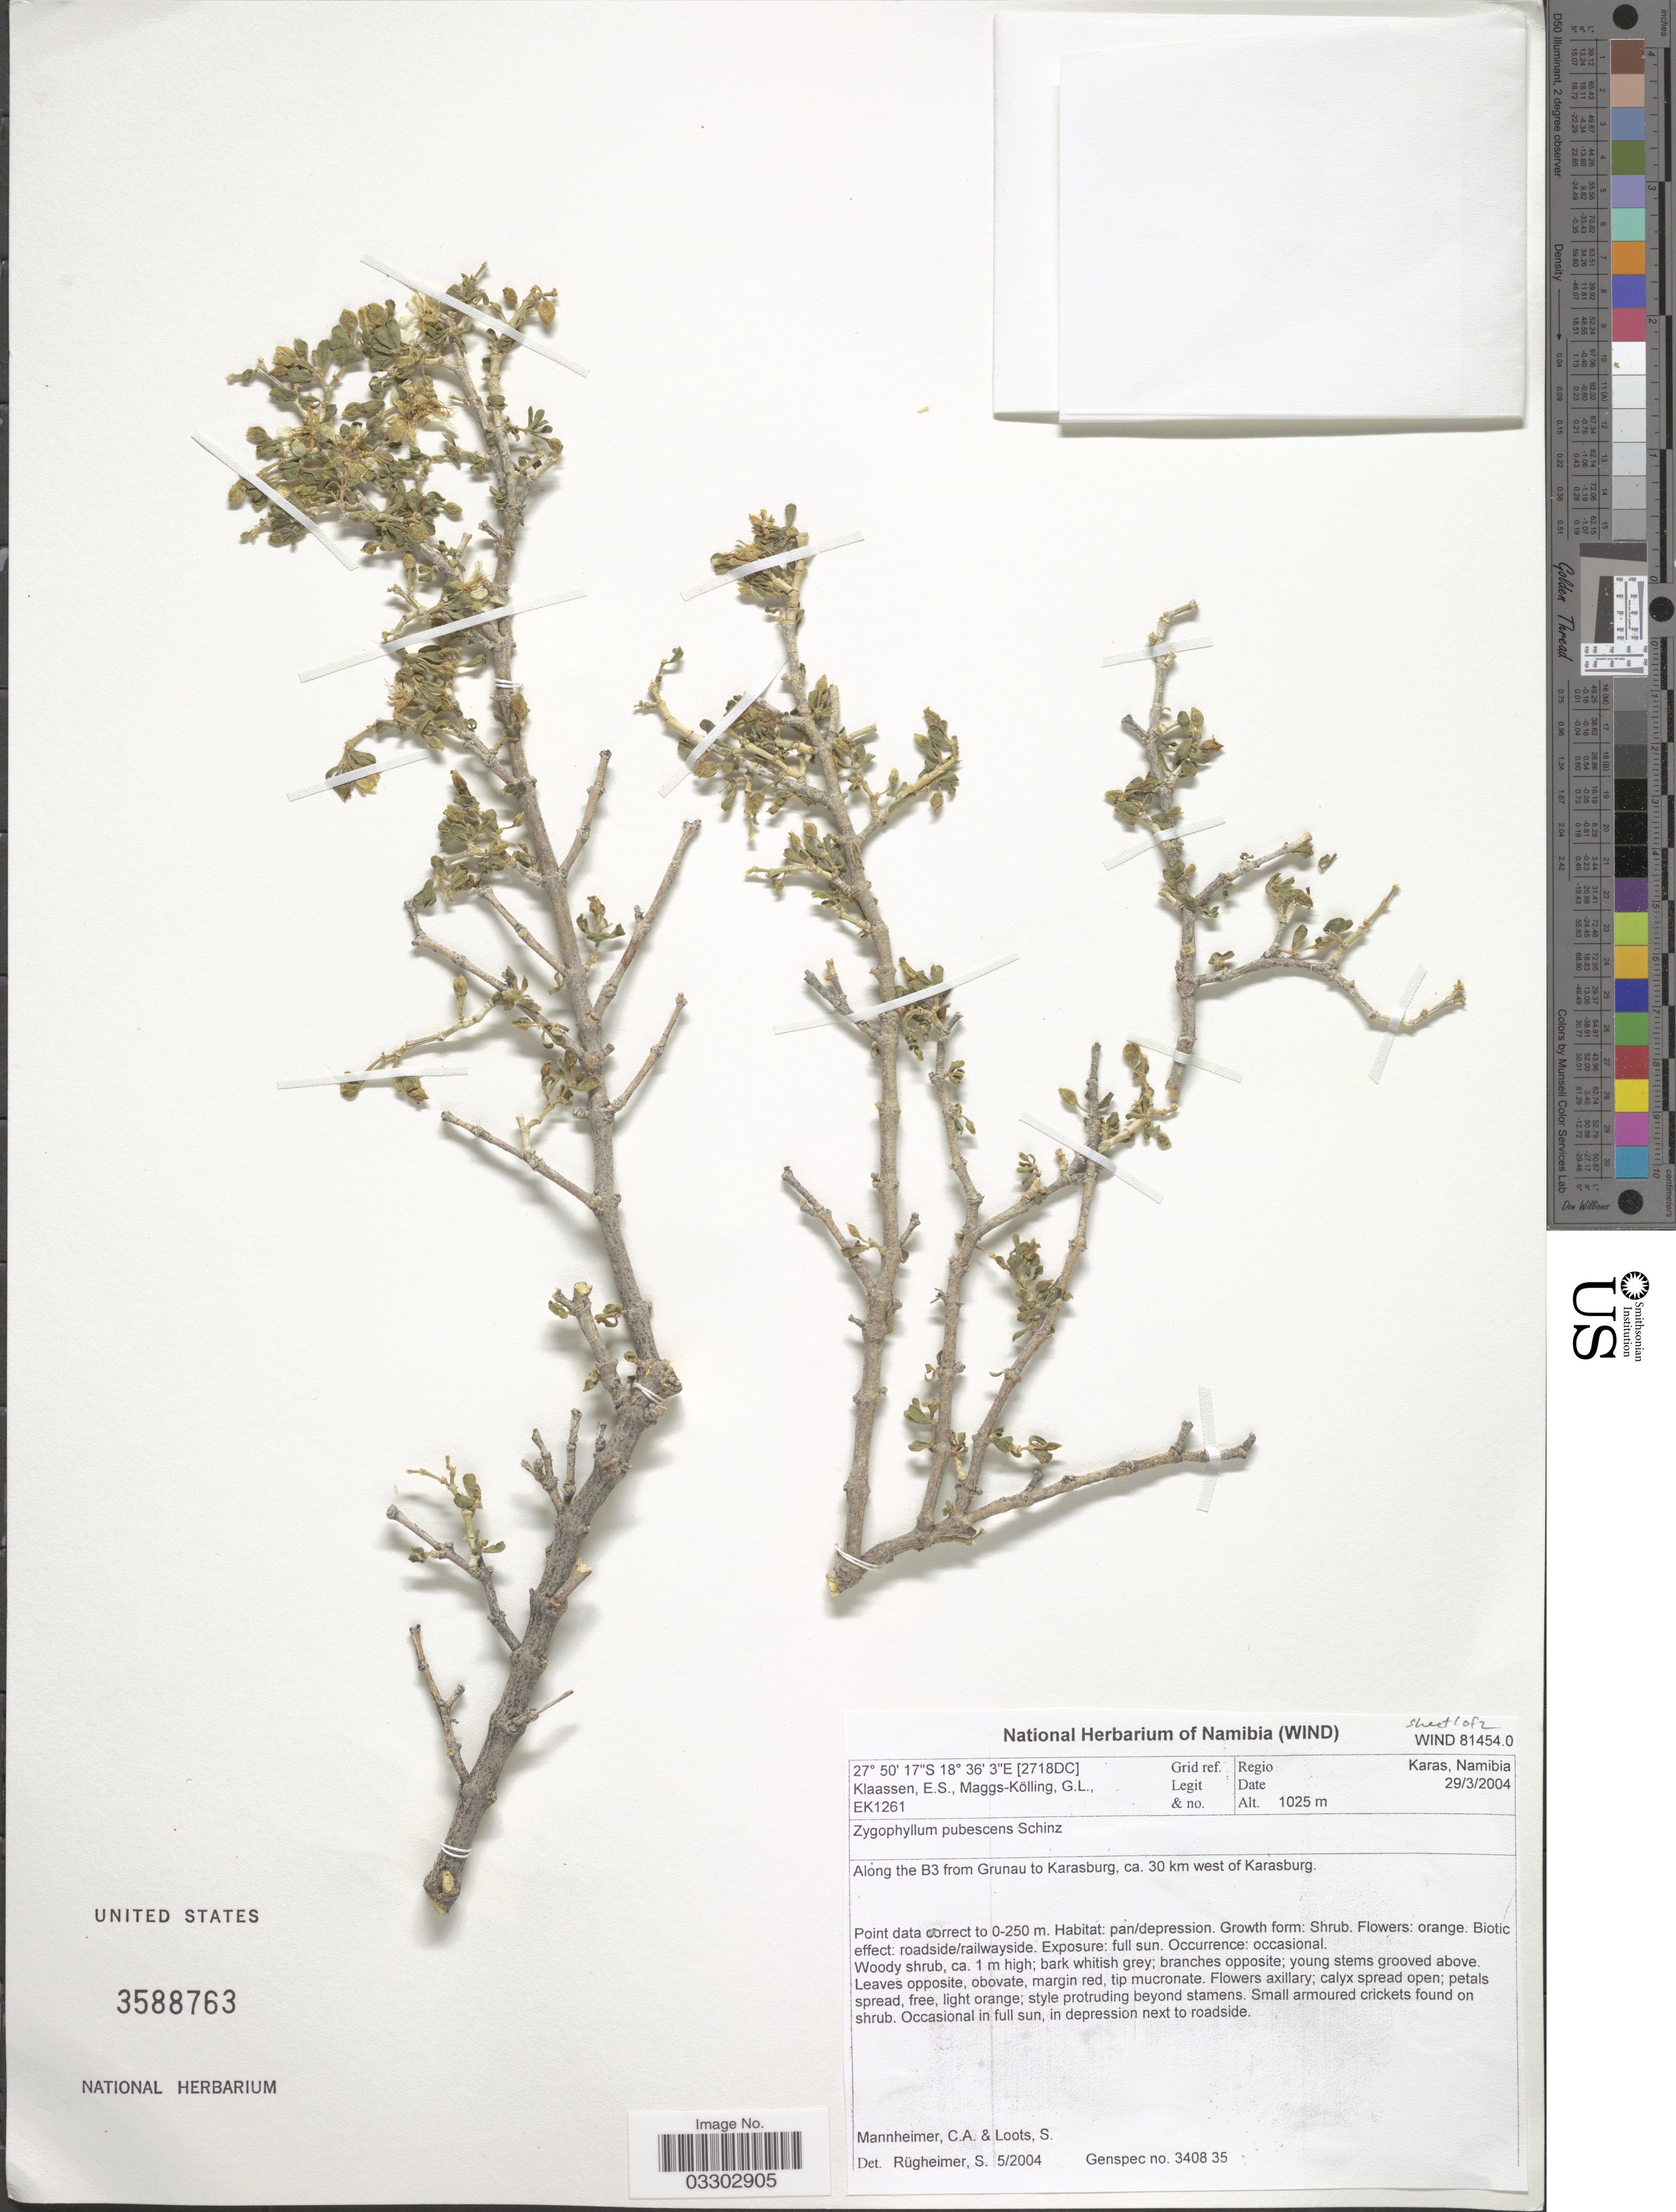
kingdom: Plantae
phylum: Tracheophyta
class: Magnoliopsida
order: Zygophyllales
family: Zygophyllaceae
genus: Roepera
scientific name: Roepera pubescens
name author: (Schinz) Beier & Thulin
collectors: E. S. Klaassen & G. L. Maggs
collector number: EK1261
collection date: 2004-03-29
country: Namibia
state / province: Karas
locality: Grid ref. [2718DC]. Regio Karas, Namibia. Along the B3 from Grunau to Karasburg, ca. 30 km west of Karasburg.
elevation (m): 1025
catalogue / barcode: US 3588763